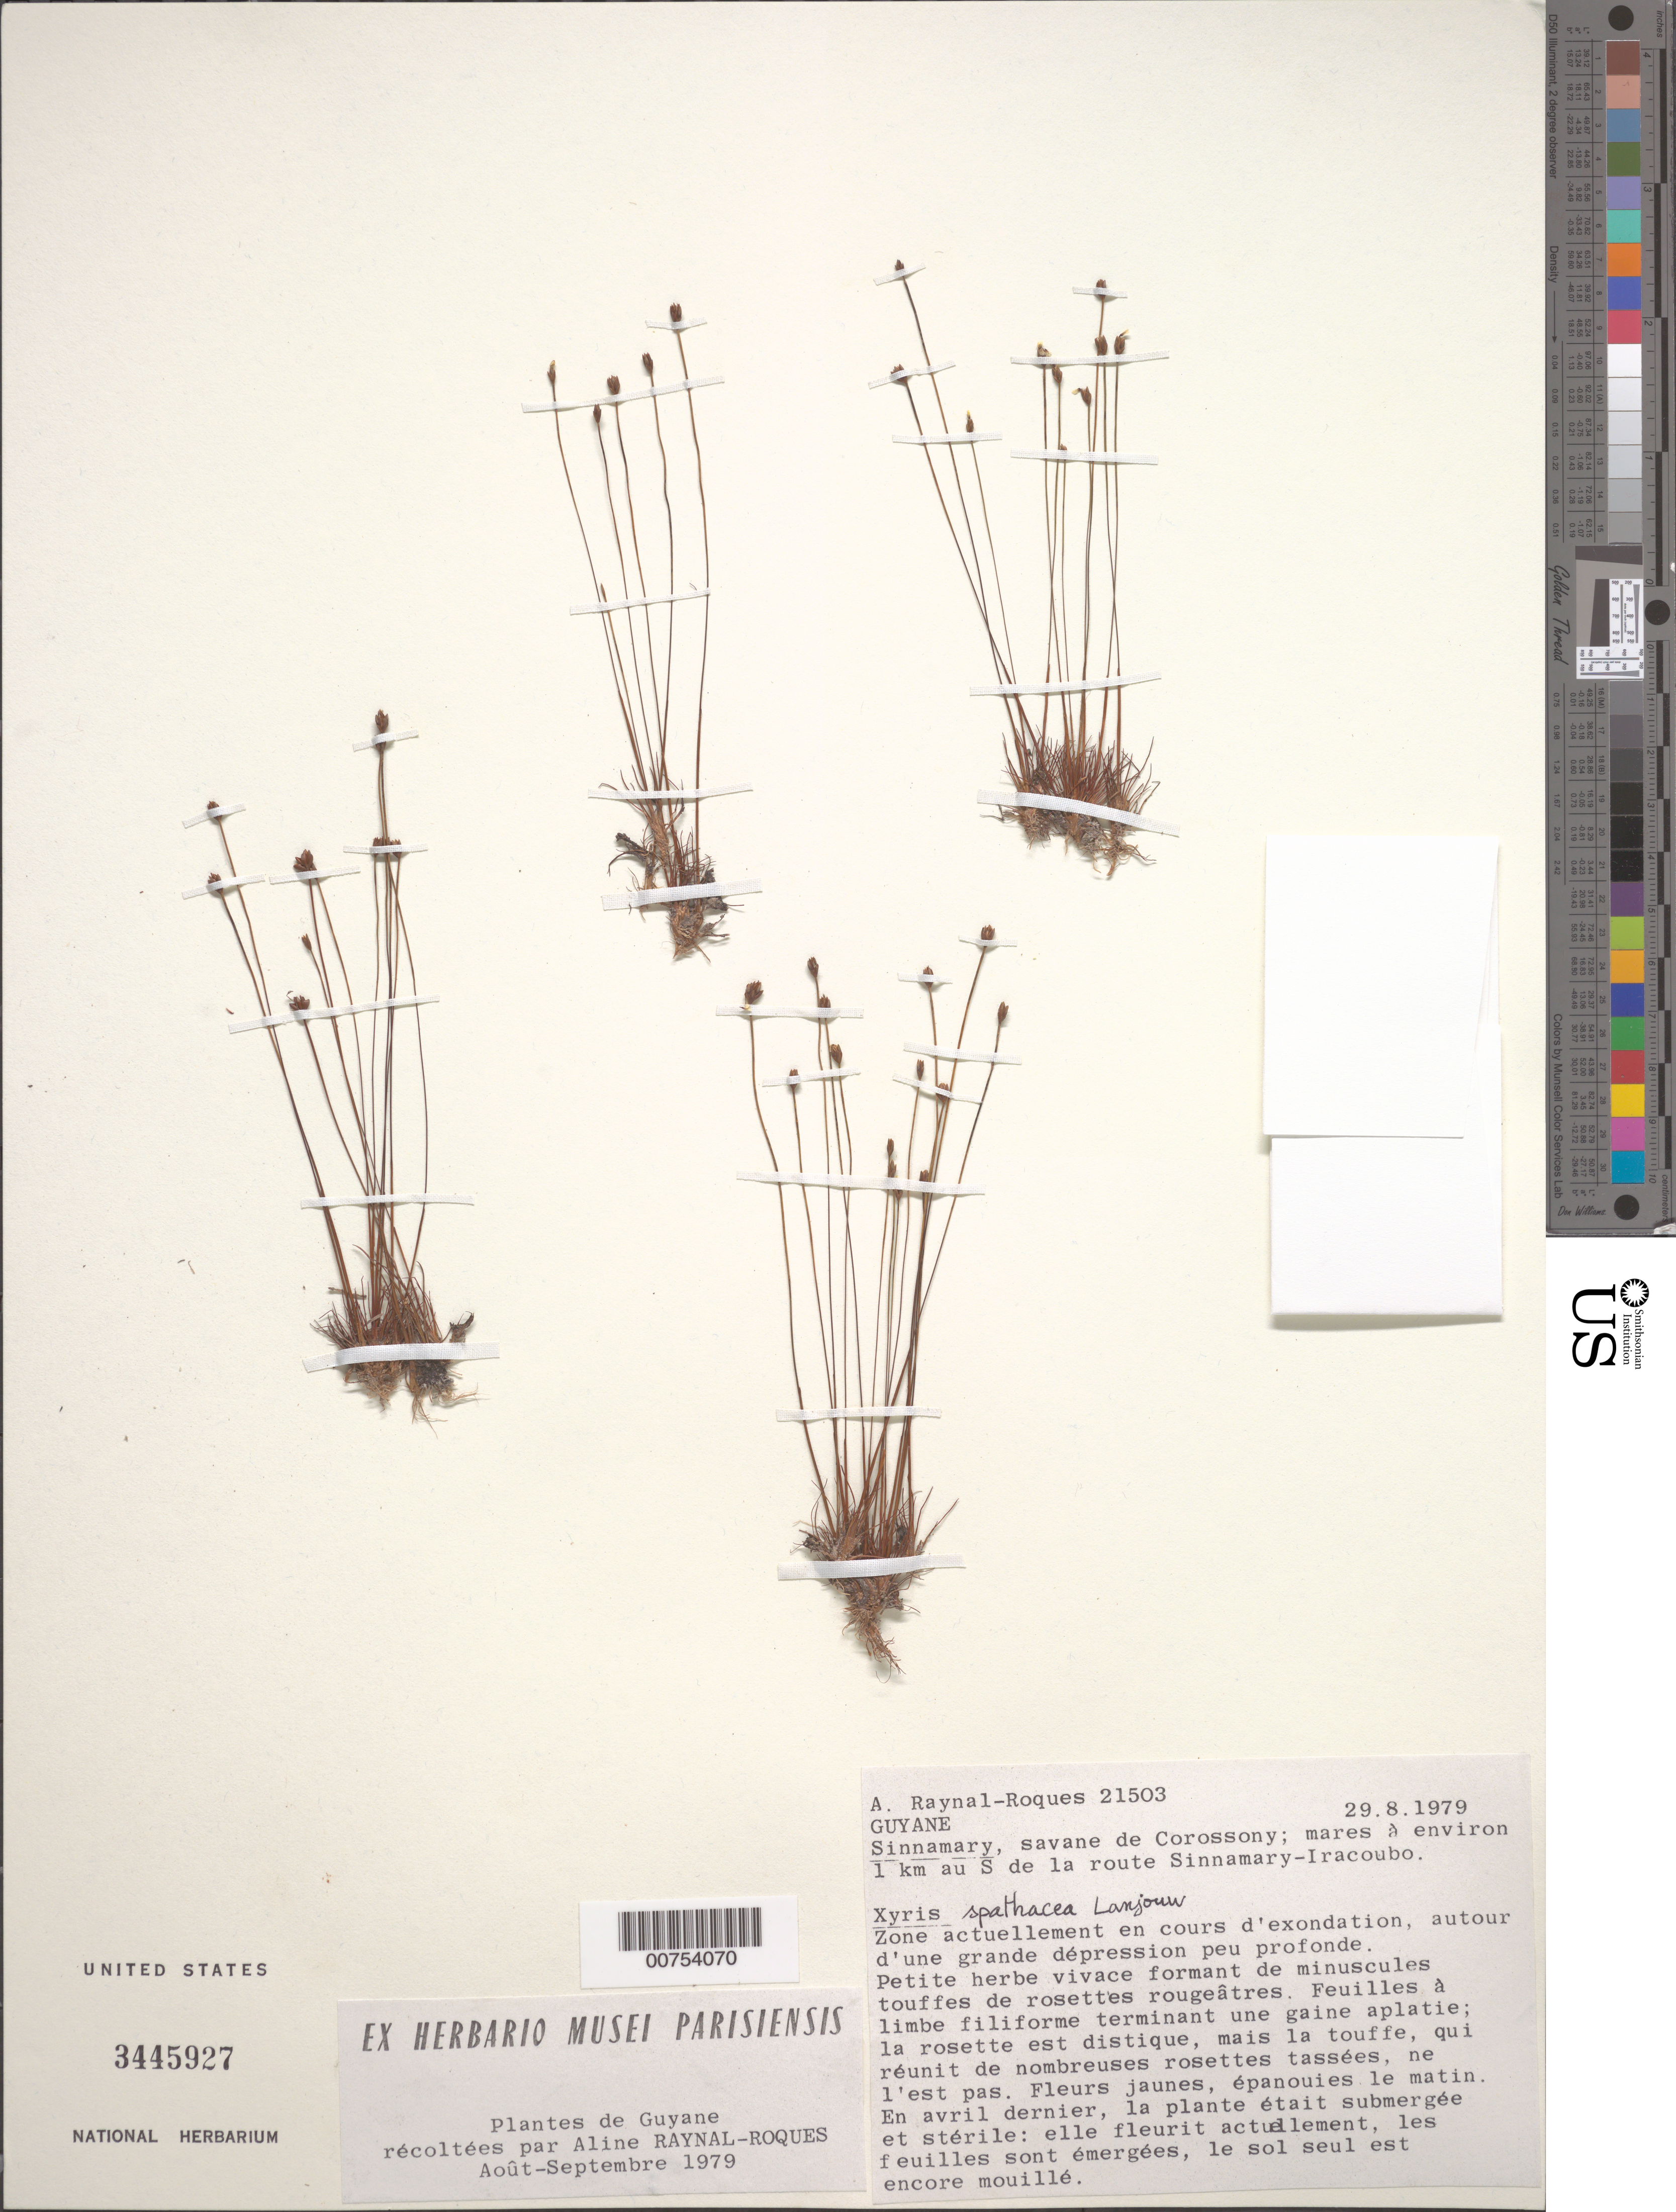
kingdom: Plantae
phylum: Tracheophyta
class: Liliopsida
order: Poales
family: Xyridaceae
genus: Xyris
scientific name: Xyris spathacea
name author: Lanj.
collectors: A. M. Raynal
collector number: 21503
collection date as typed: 29-Aug-79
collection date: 1979-08-29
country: French Guiana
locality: Sinnamary, savane de Corossony, 2 km S de la route Sinnamary-Iracoubo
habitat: Zone actuellement en cours d'exondation, autour d'une grande depression peu profonde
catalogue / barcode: US 3445927